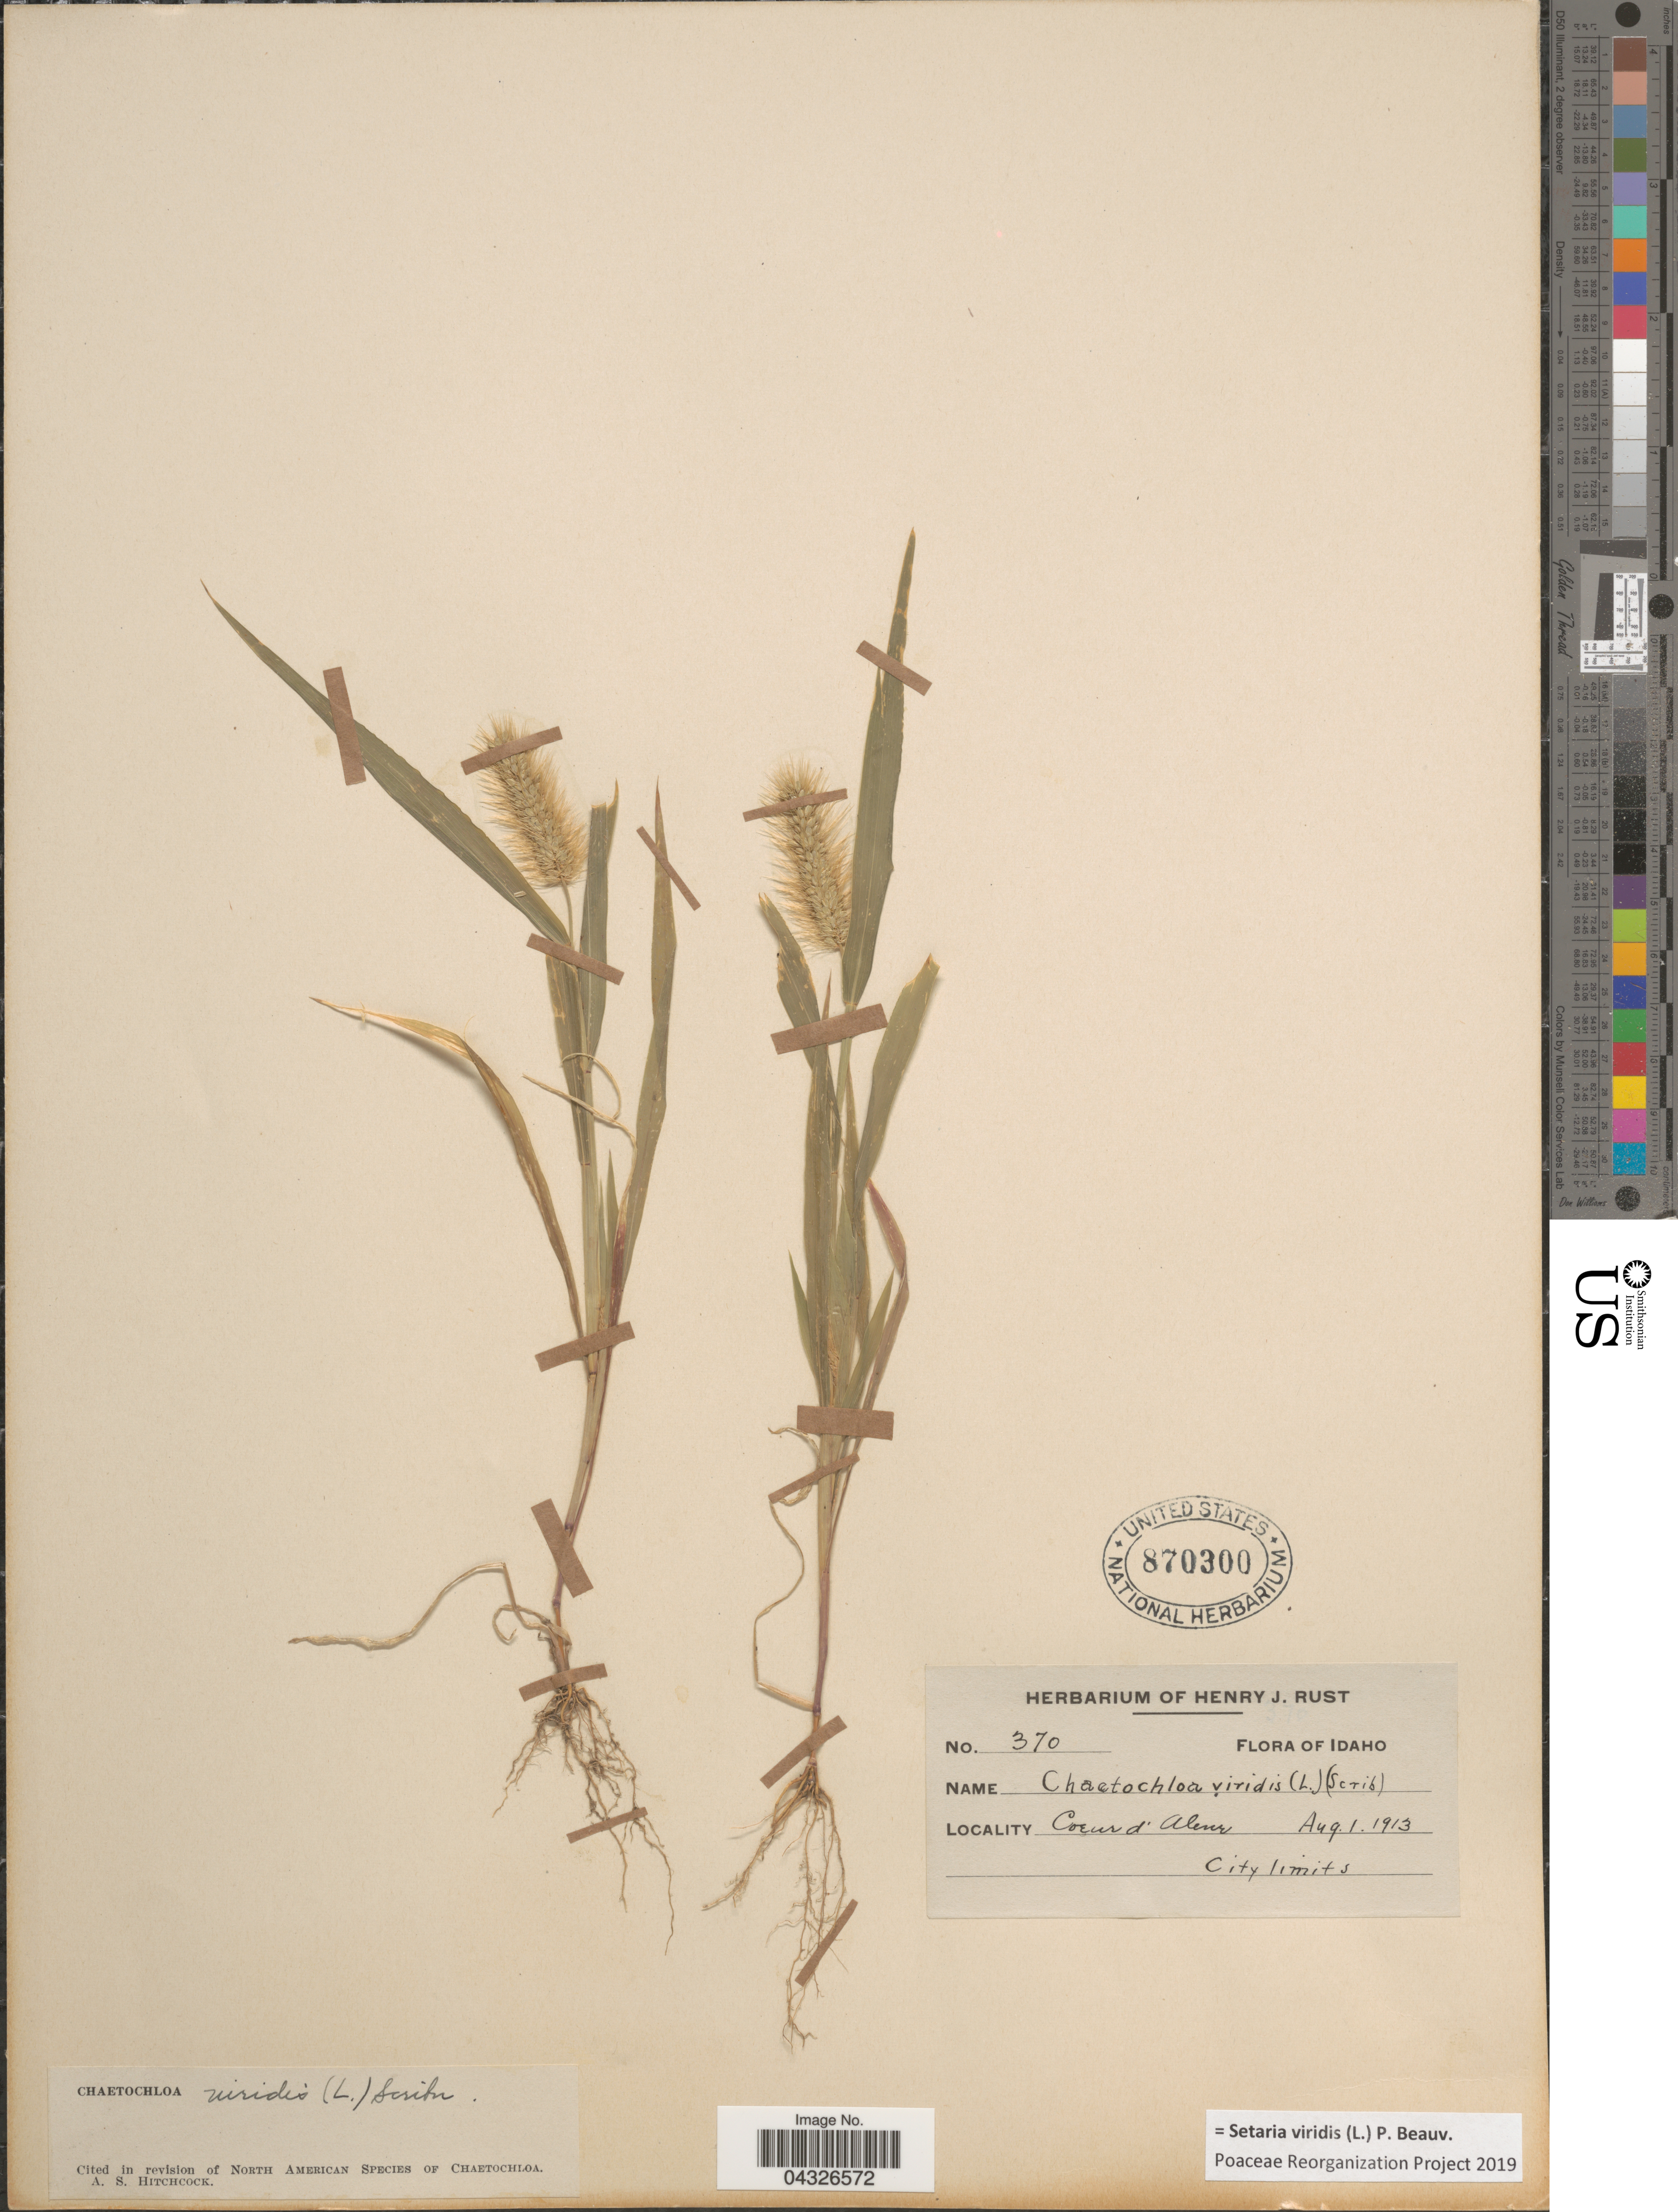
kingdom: Plantae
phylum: Tracheophyta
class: Liliopsida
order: Poales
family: Poaceae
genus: Setaria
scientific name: Setaria viridis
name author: (L.) P. Beauv.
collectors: ex herb. Henry J. Rust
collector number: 370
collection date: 1913-08-01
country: United States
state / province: Idaho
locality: Coeur d' Alene. City limits.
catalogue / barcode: US 870300